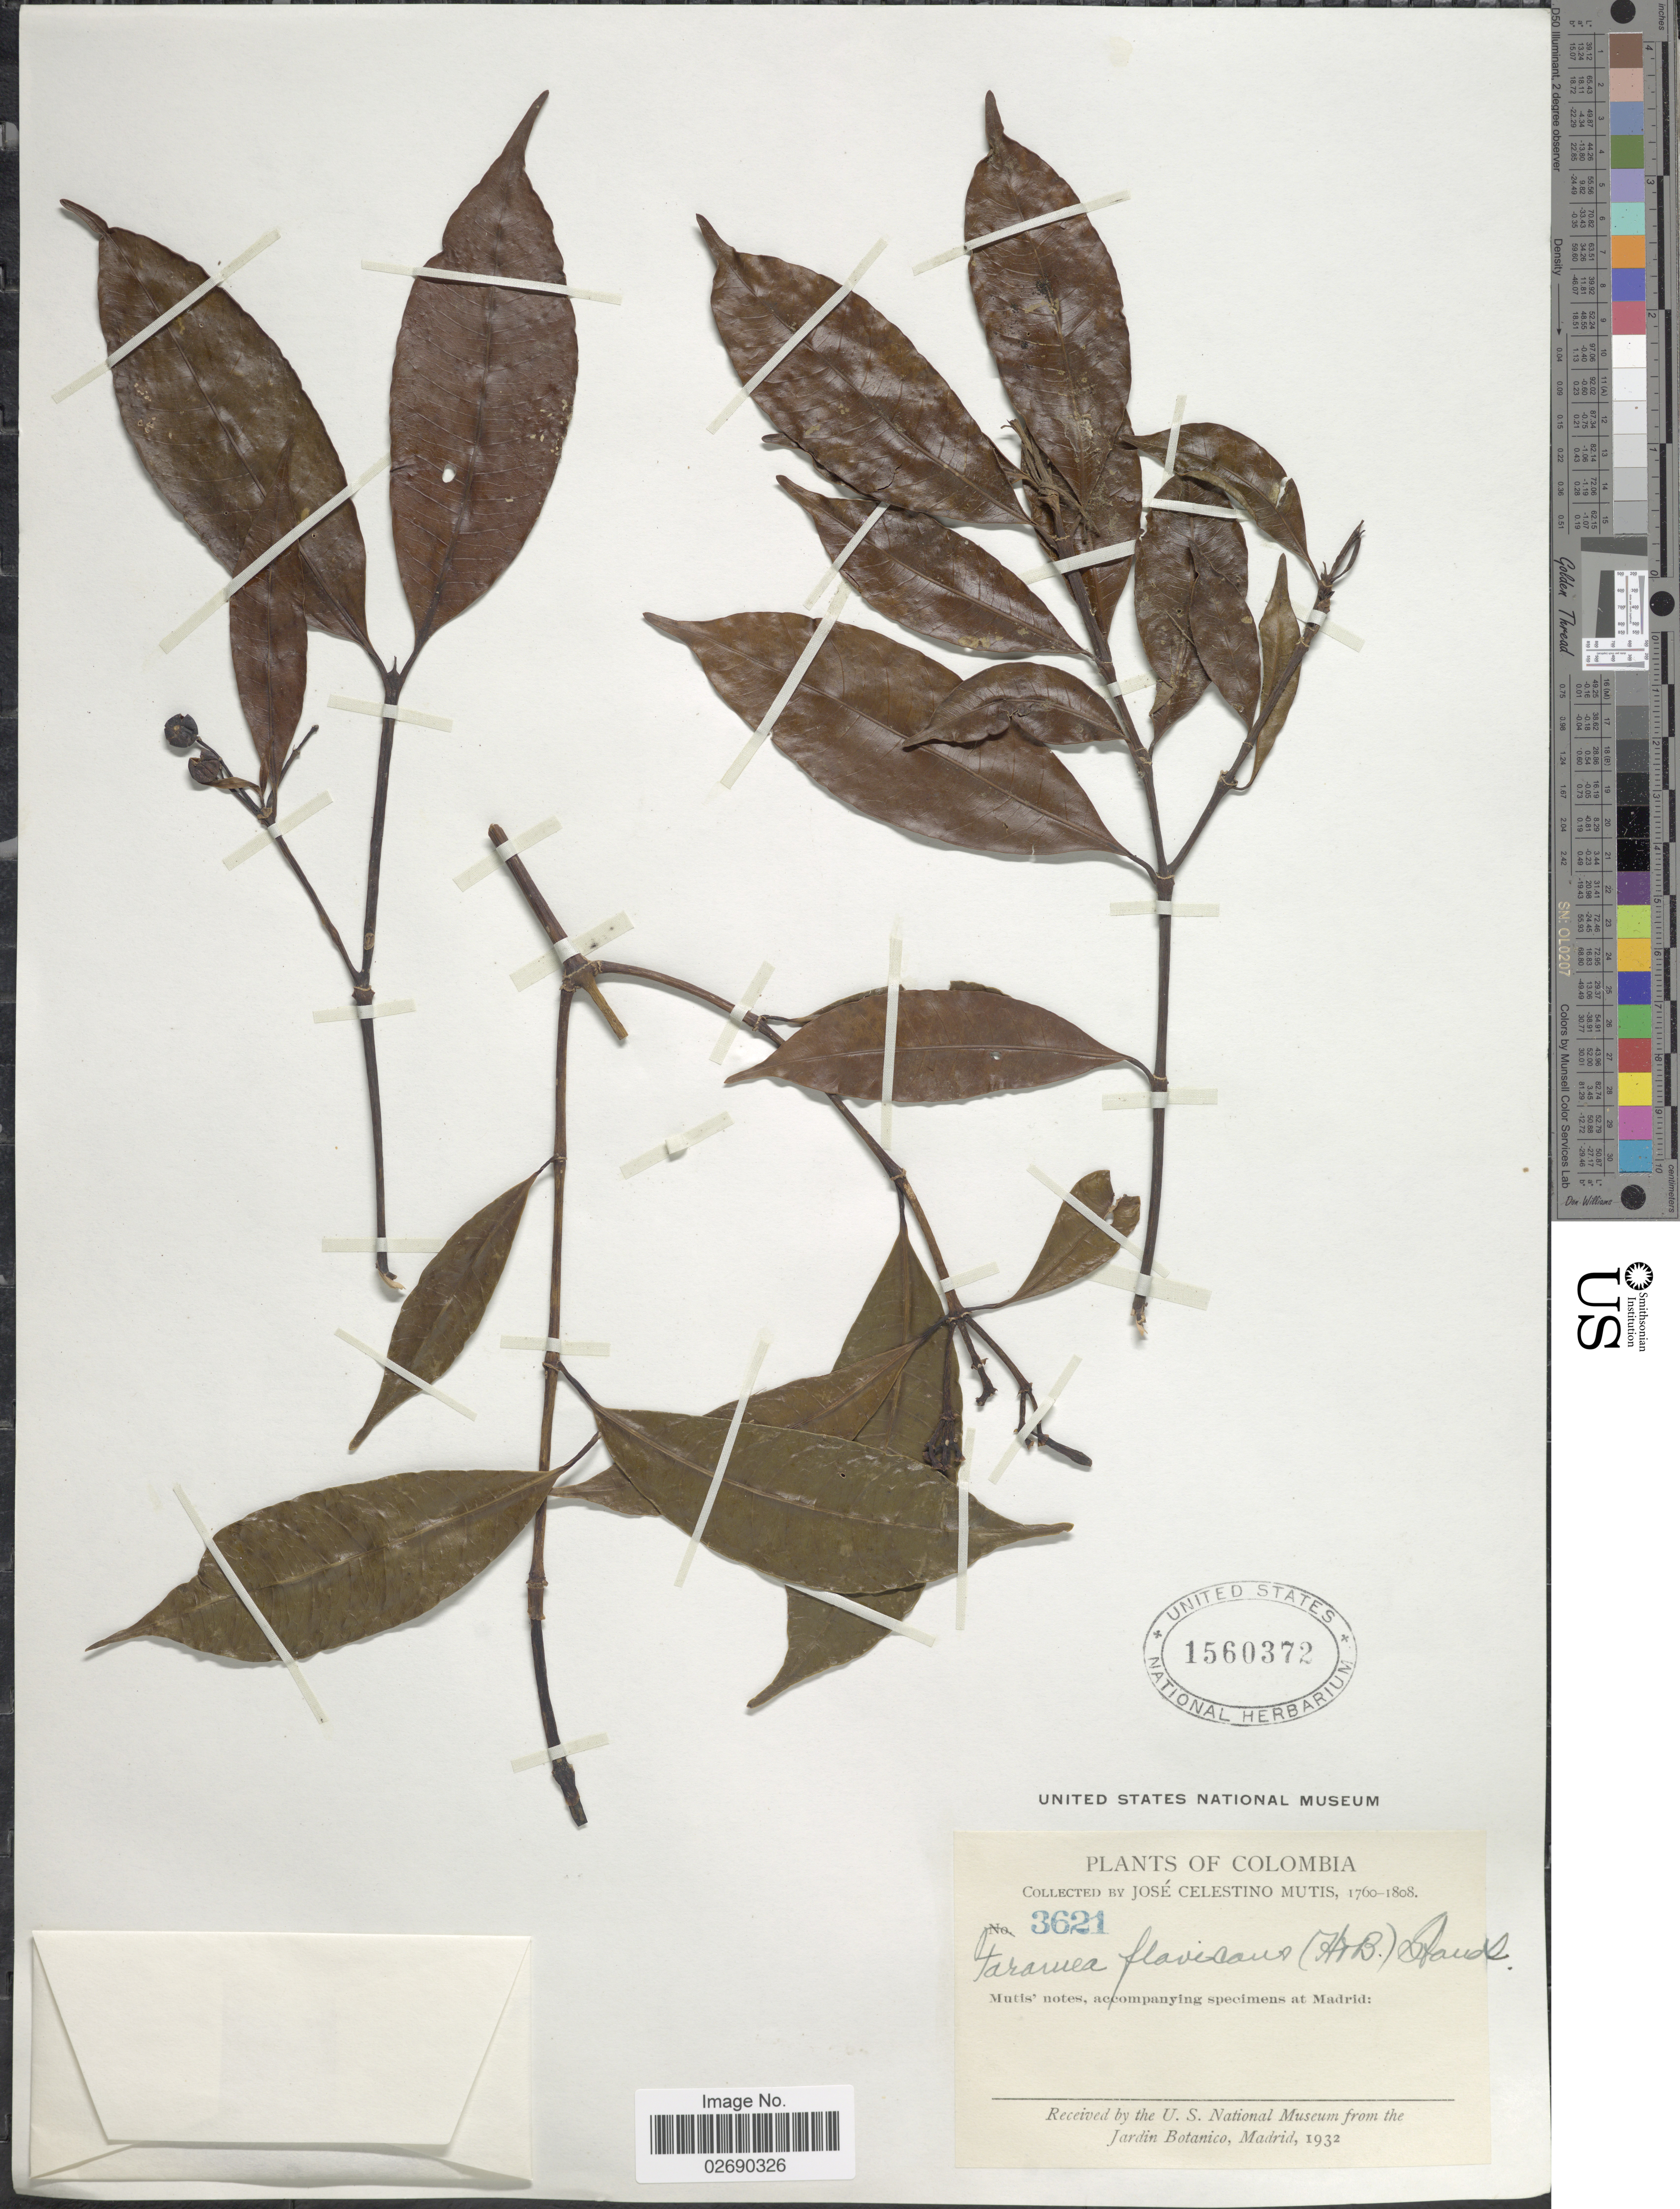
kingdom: Plantae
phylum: Tracheophyta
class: Magnoliopsida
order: Gentianales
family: Rubiaceae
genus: Faramea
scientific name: Faramea flavicans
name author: (Roem. & Schult.) Standl.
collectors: J. C. B. Mutis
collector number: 3621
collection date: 1760/1808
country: Colombia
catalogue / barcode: US 1560372